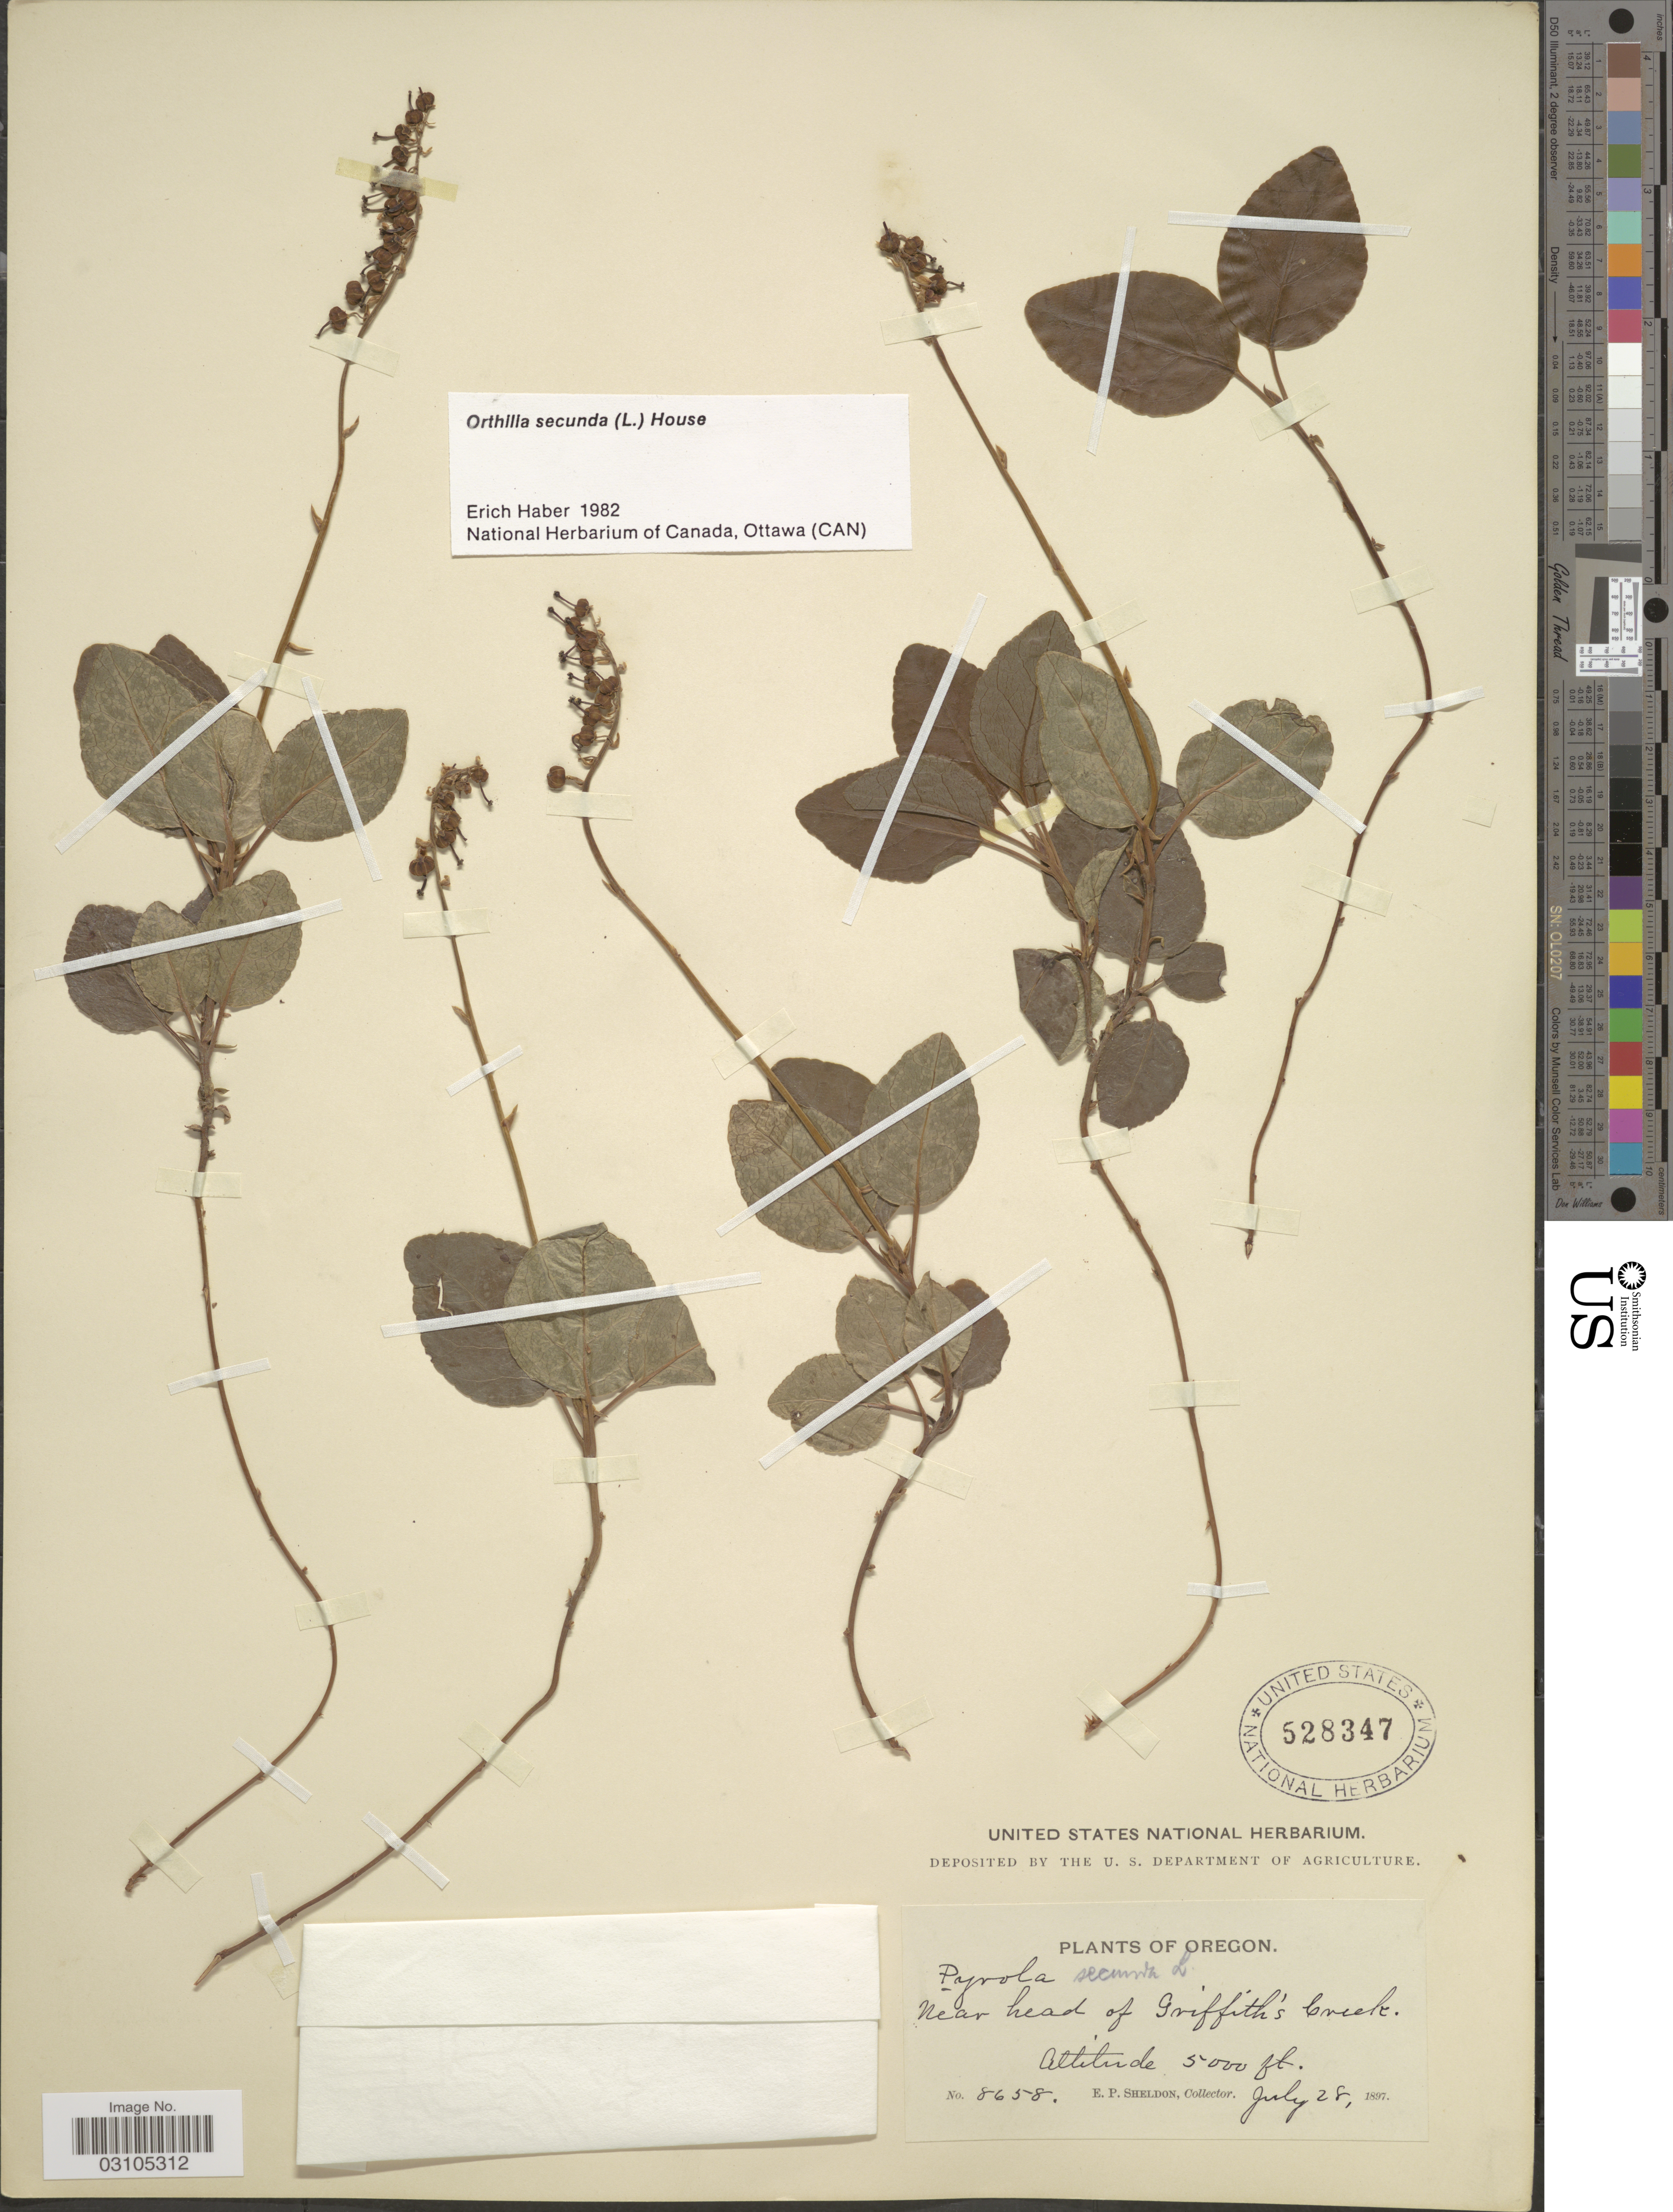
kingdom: Plantae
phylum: Tracheophyta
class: Magnoliopsida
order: Ericales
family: Ericaceae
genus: Orthilia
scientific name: Orthilia secunda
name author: (L.) House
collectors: E. P. Sheldon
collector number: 8658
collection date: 1897-07-28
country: United States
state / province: Oregon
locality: Near head of Griffith's Creek.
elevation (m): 1524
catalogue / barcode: US 528347